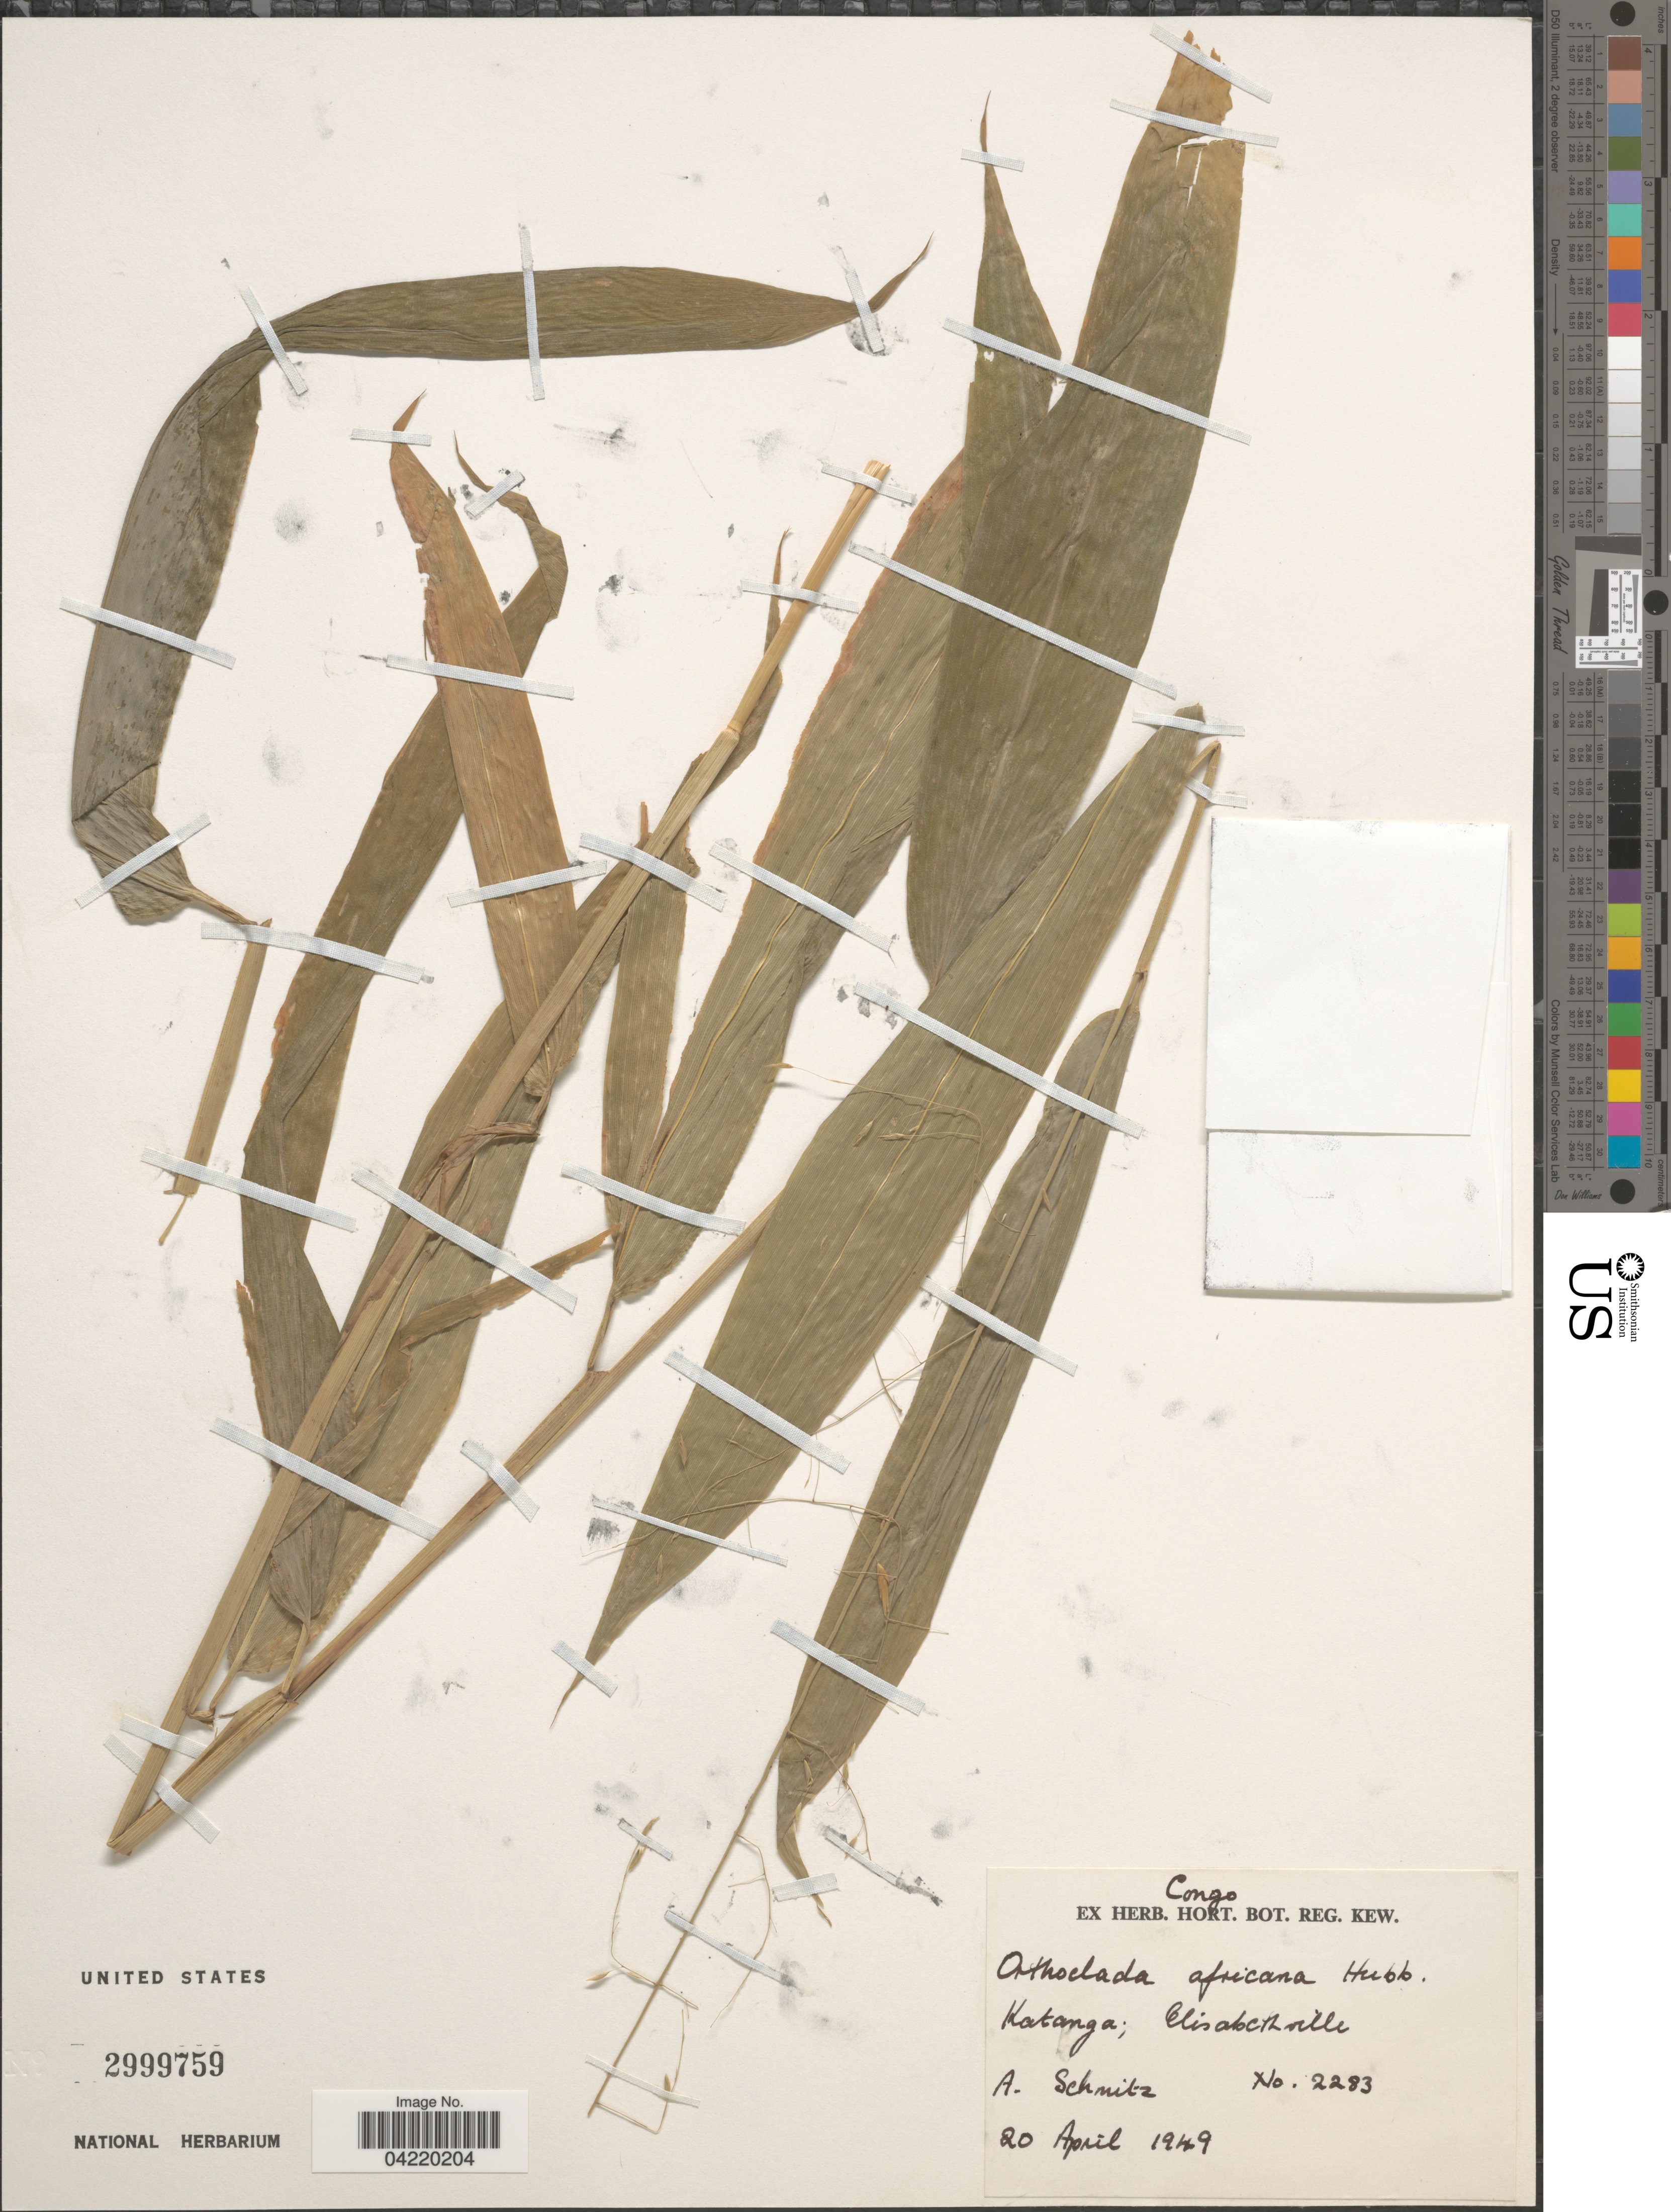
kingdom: Plantae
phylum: Tracheophyta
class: Liliopsida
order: Poales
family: Poaceae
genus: Orthoclada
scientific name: Orthoclada africana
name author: C.E. Hubb.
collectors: A. Schmitz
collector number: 2283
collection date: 1949-04-20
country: Congo, Democratic Republic of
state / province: Haut-Katanga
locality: Congo. Katanga; Elisabethville.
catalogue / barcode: US 2999759